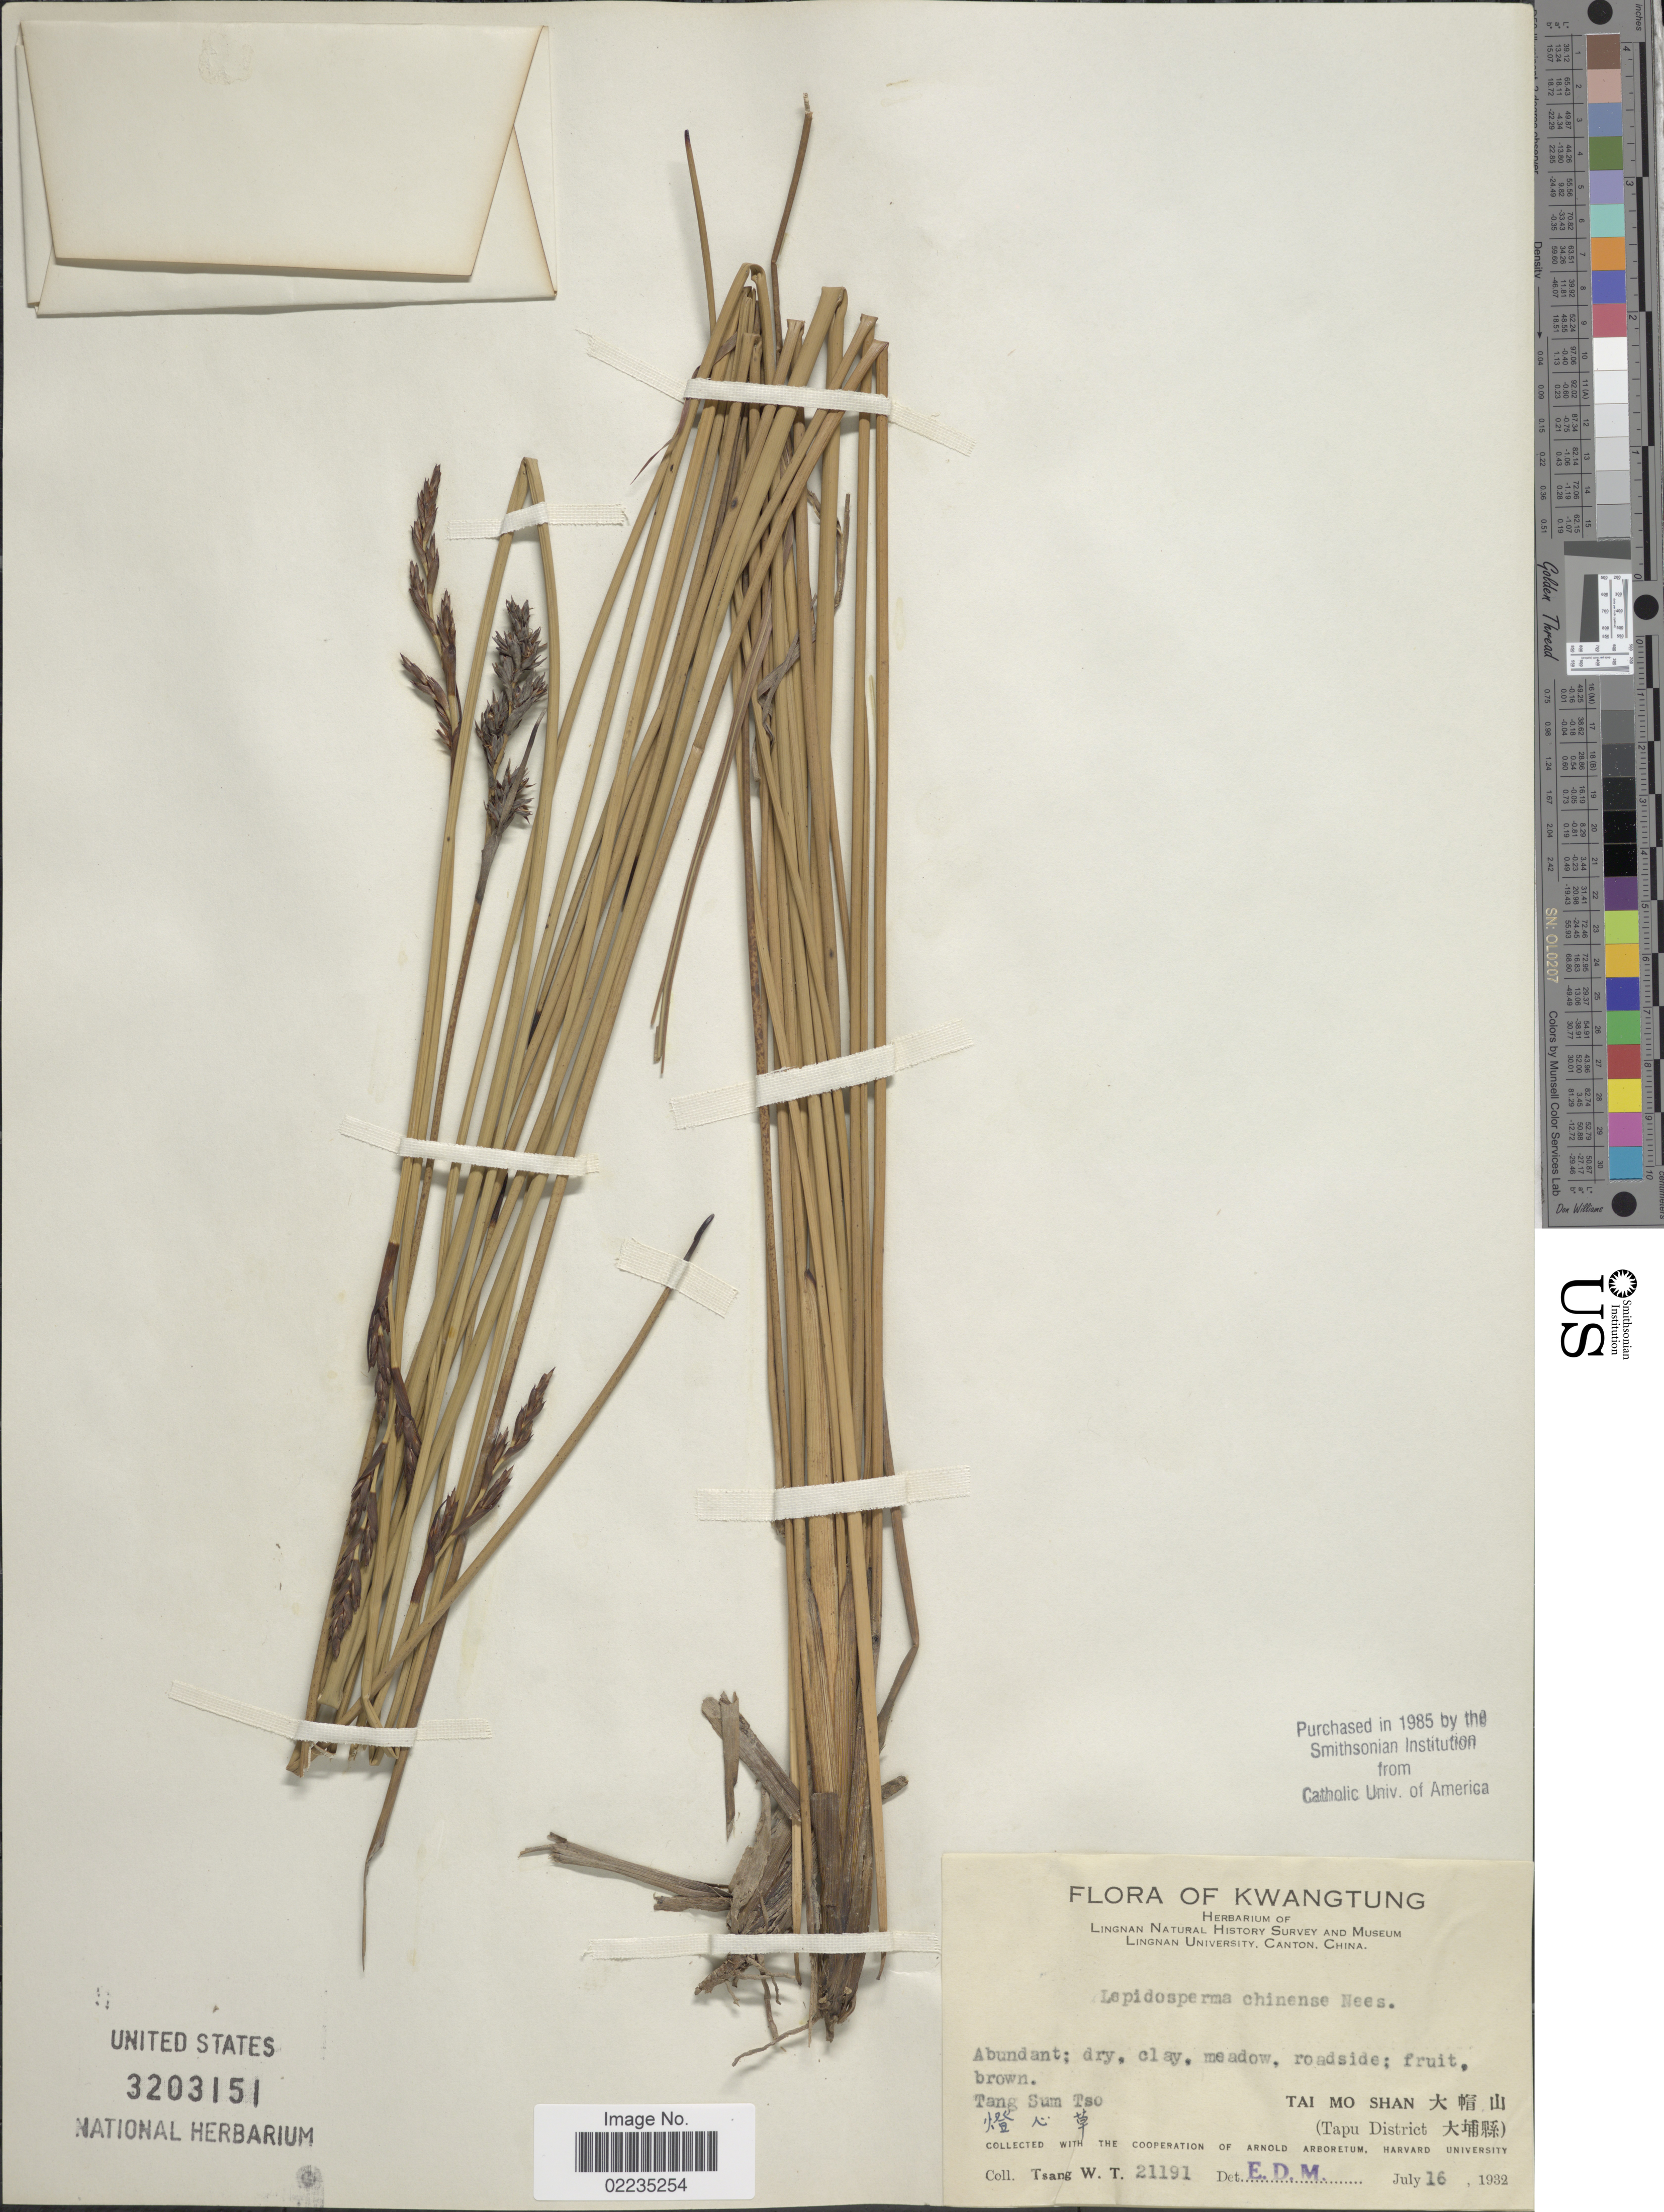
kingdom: Plantae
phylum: Tracheophyta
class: Liliopsida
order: Poales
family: Cyperaceae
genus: Lepidosperma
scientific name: Lepidosperma chinense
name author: Nees & Meyen ex Kunth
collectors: W. T. Tsang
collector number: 21191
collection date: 1932-07-16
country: China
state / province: Guangdong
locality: Kwangtung, Tai Mo Shan (Tapu District) Tang Sum Tso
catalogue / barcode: US 3203151